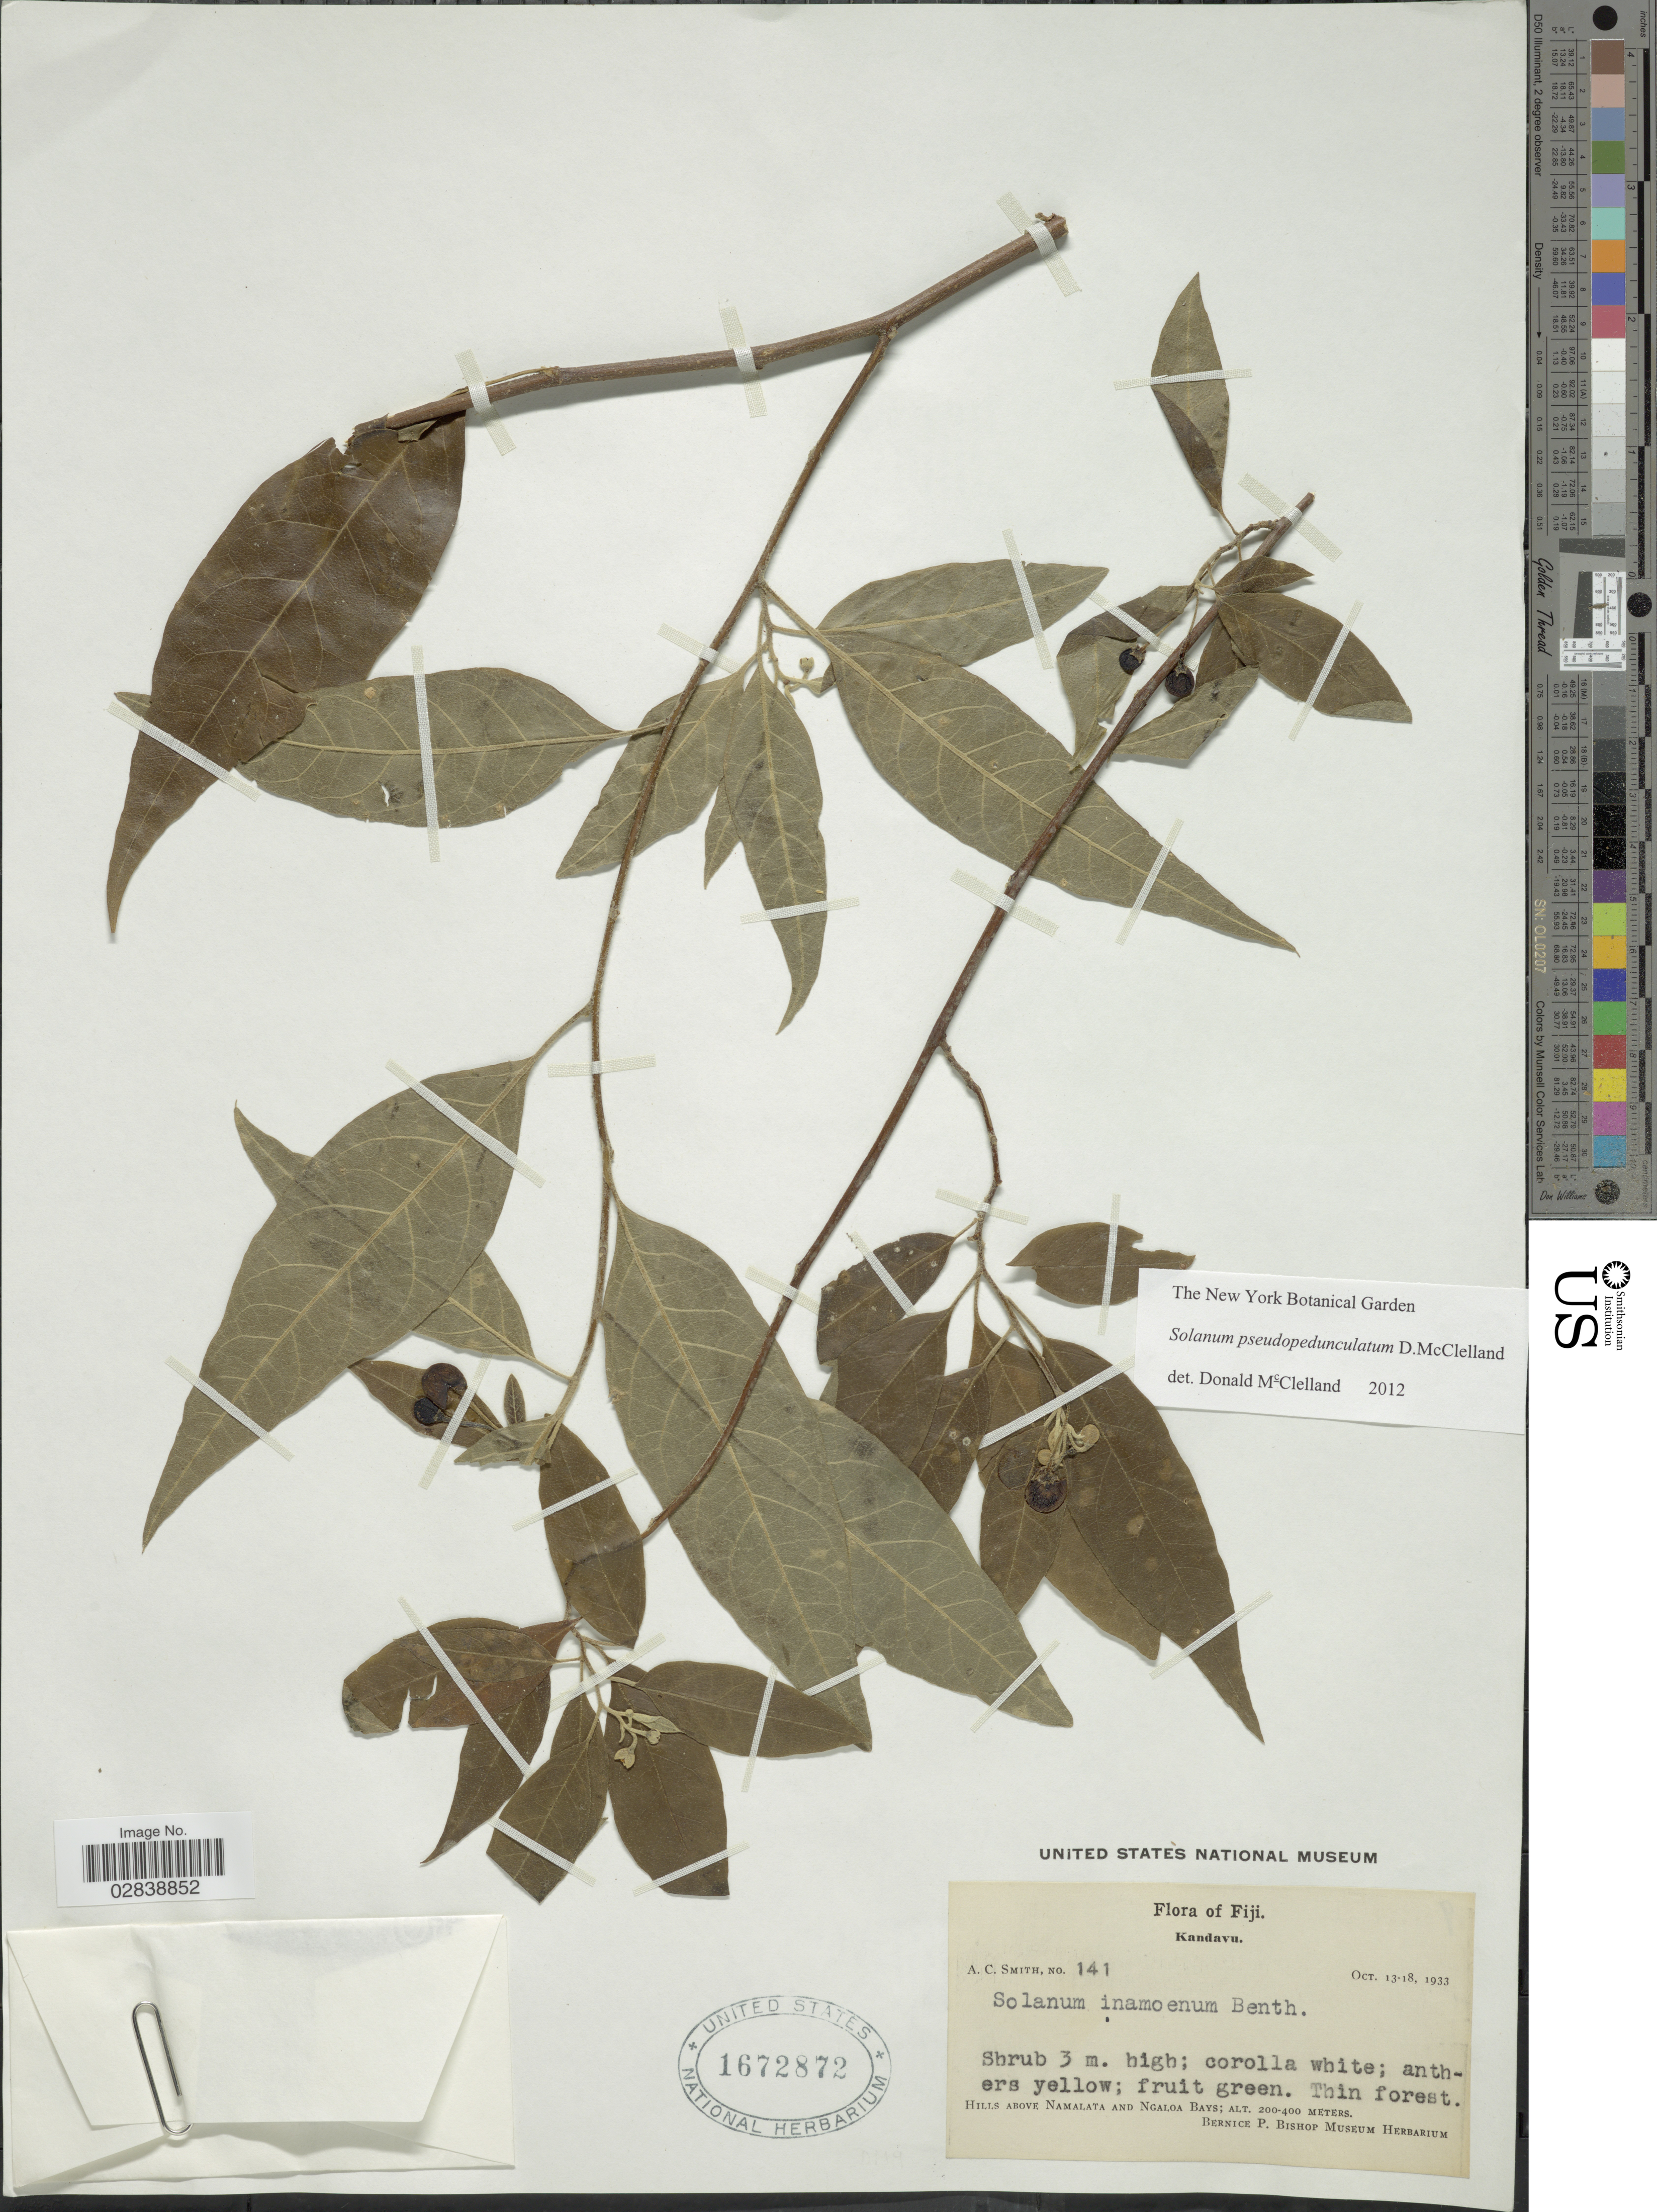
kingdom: Plantae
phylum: Tracheophyta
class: Magnoliopsida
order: Solanales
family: Solanaceae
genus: Solanum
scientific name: Solanum pseudopedunculatum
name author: D.H.R. McClell.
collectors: A. C. Smith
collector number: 141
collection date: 1933-10-13/1933-10-18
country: Fiji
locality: Kandavu. Hills above Namalata and Ngaloa Bays.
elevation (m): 200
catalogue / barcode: US 1672872